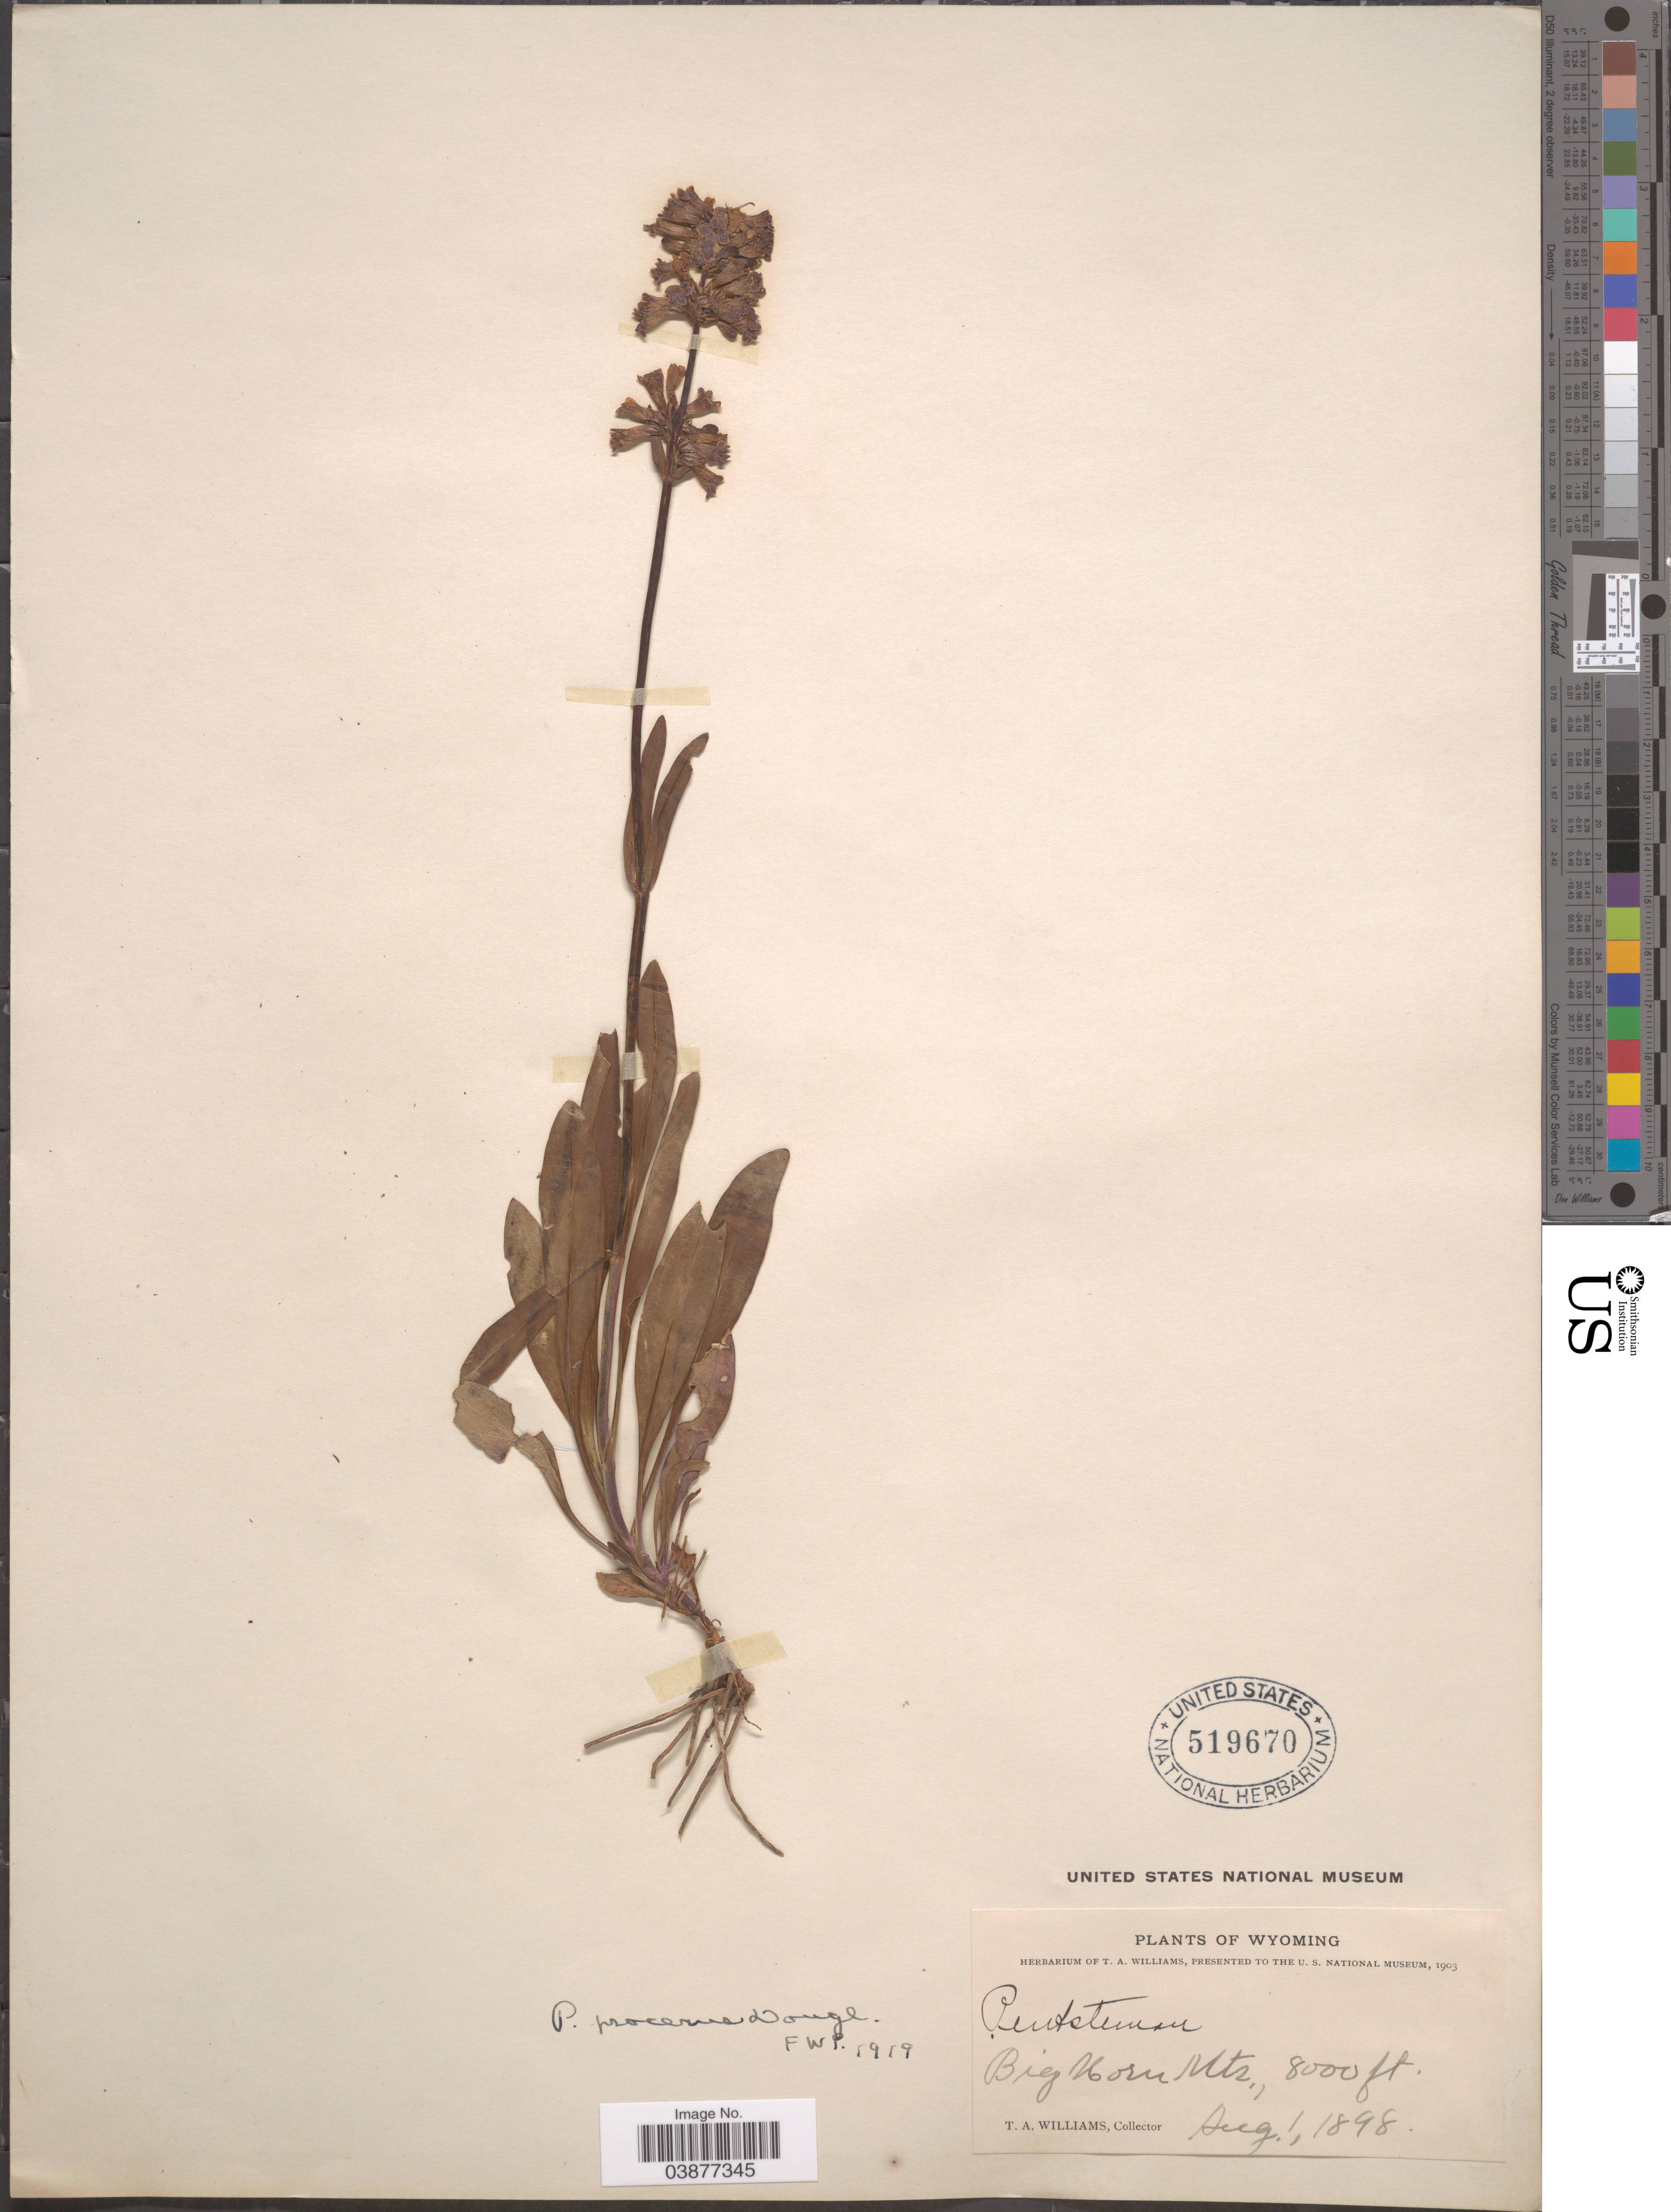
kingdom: Plantae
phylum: Tracheophyta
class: Magnoliopsida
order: Lamiales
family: Plantaginaceae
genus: Penstemon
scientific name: Penstemon procerus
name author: Douglas ex Graham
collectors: T. Williams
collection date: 1898-08-01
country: United States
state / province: Wyoming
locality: Big Horn Mts.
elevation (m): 2438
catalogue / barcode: US 519670